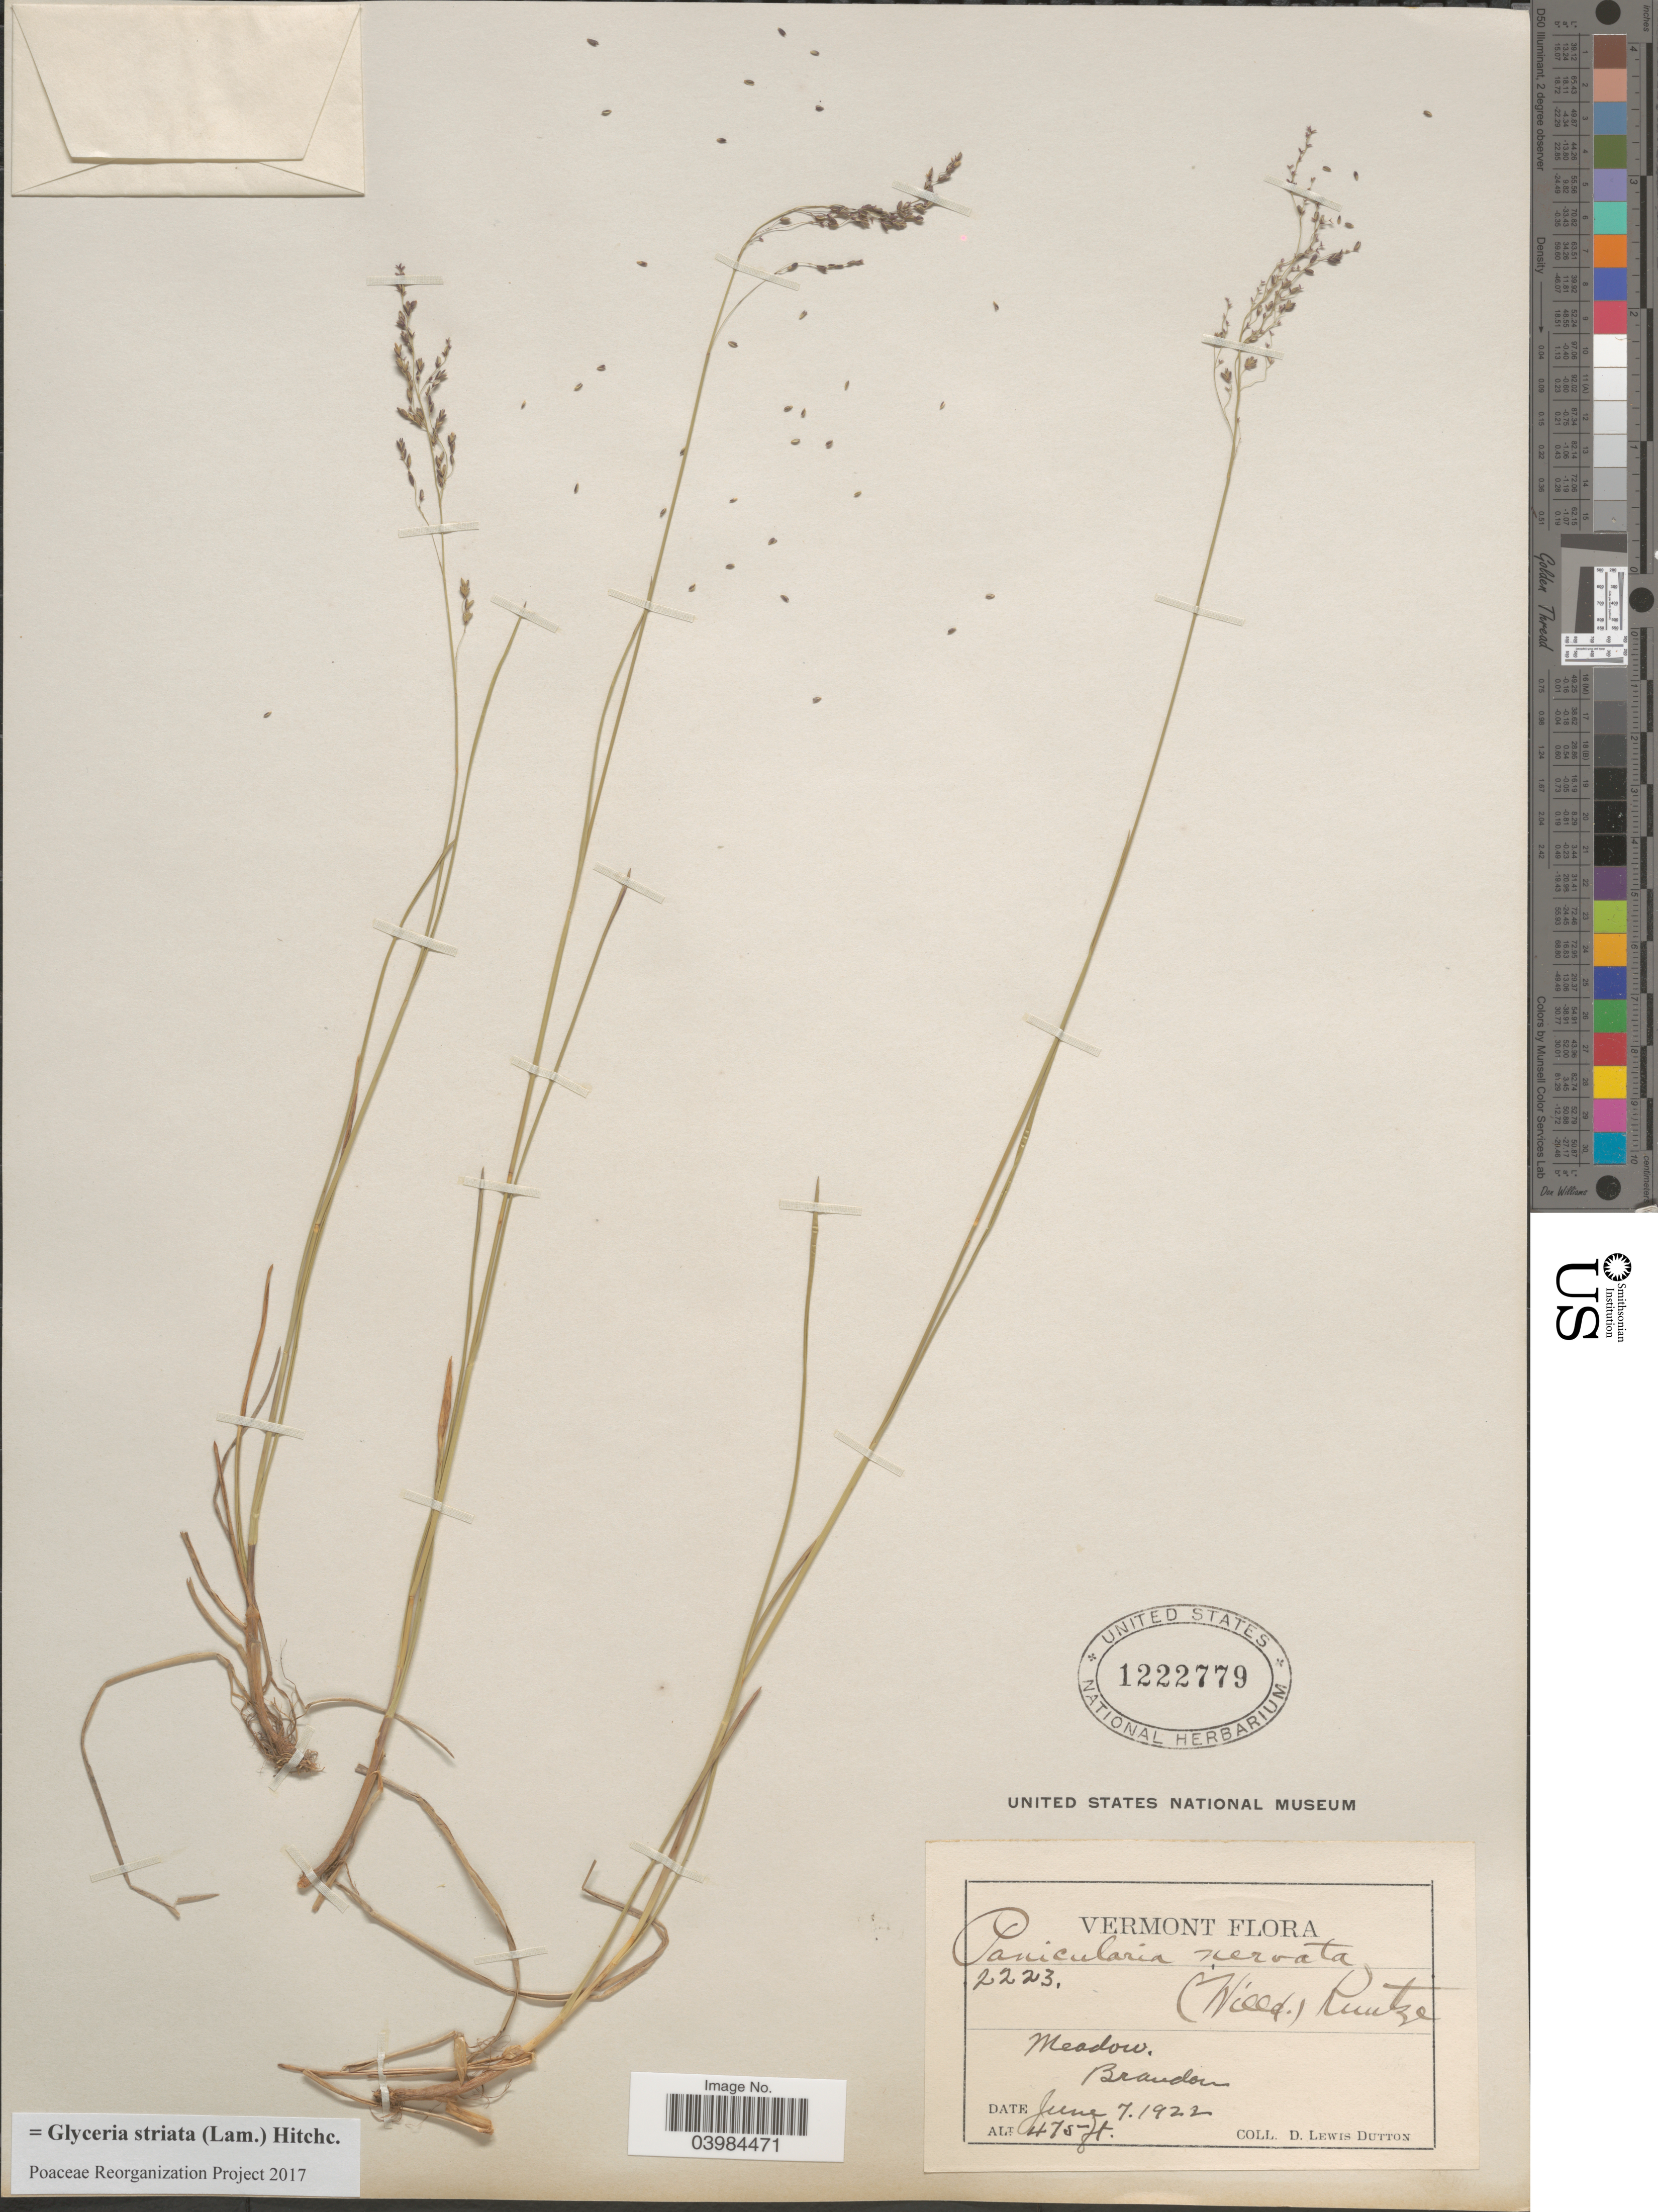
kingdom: Plantae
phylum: Tracheophyta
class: Liliopsida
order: Poales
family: Poaceae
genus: Glyceria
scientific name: Glyceria striata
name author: (Lam.) Hitchc.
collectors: D. Dutton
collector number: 2223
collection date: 1922-06-07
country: United States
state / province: Vermont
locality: Brandon.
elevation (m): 145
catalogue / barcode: US 1222779